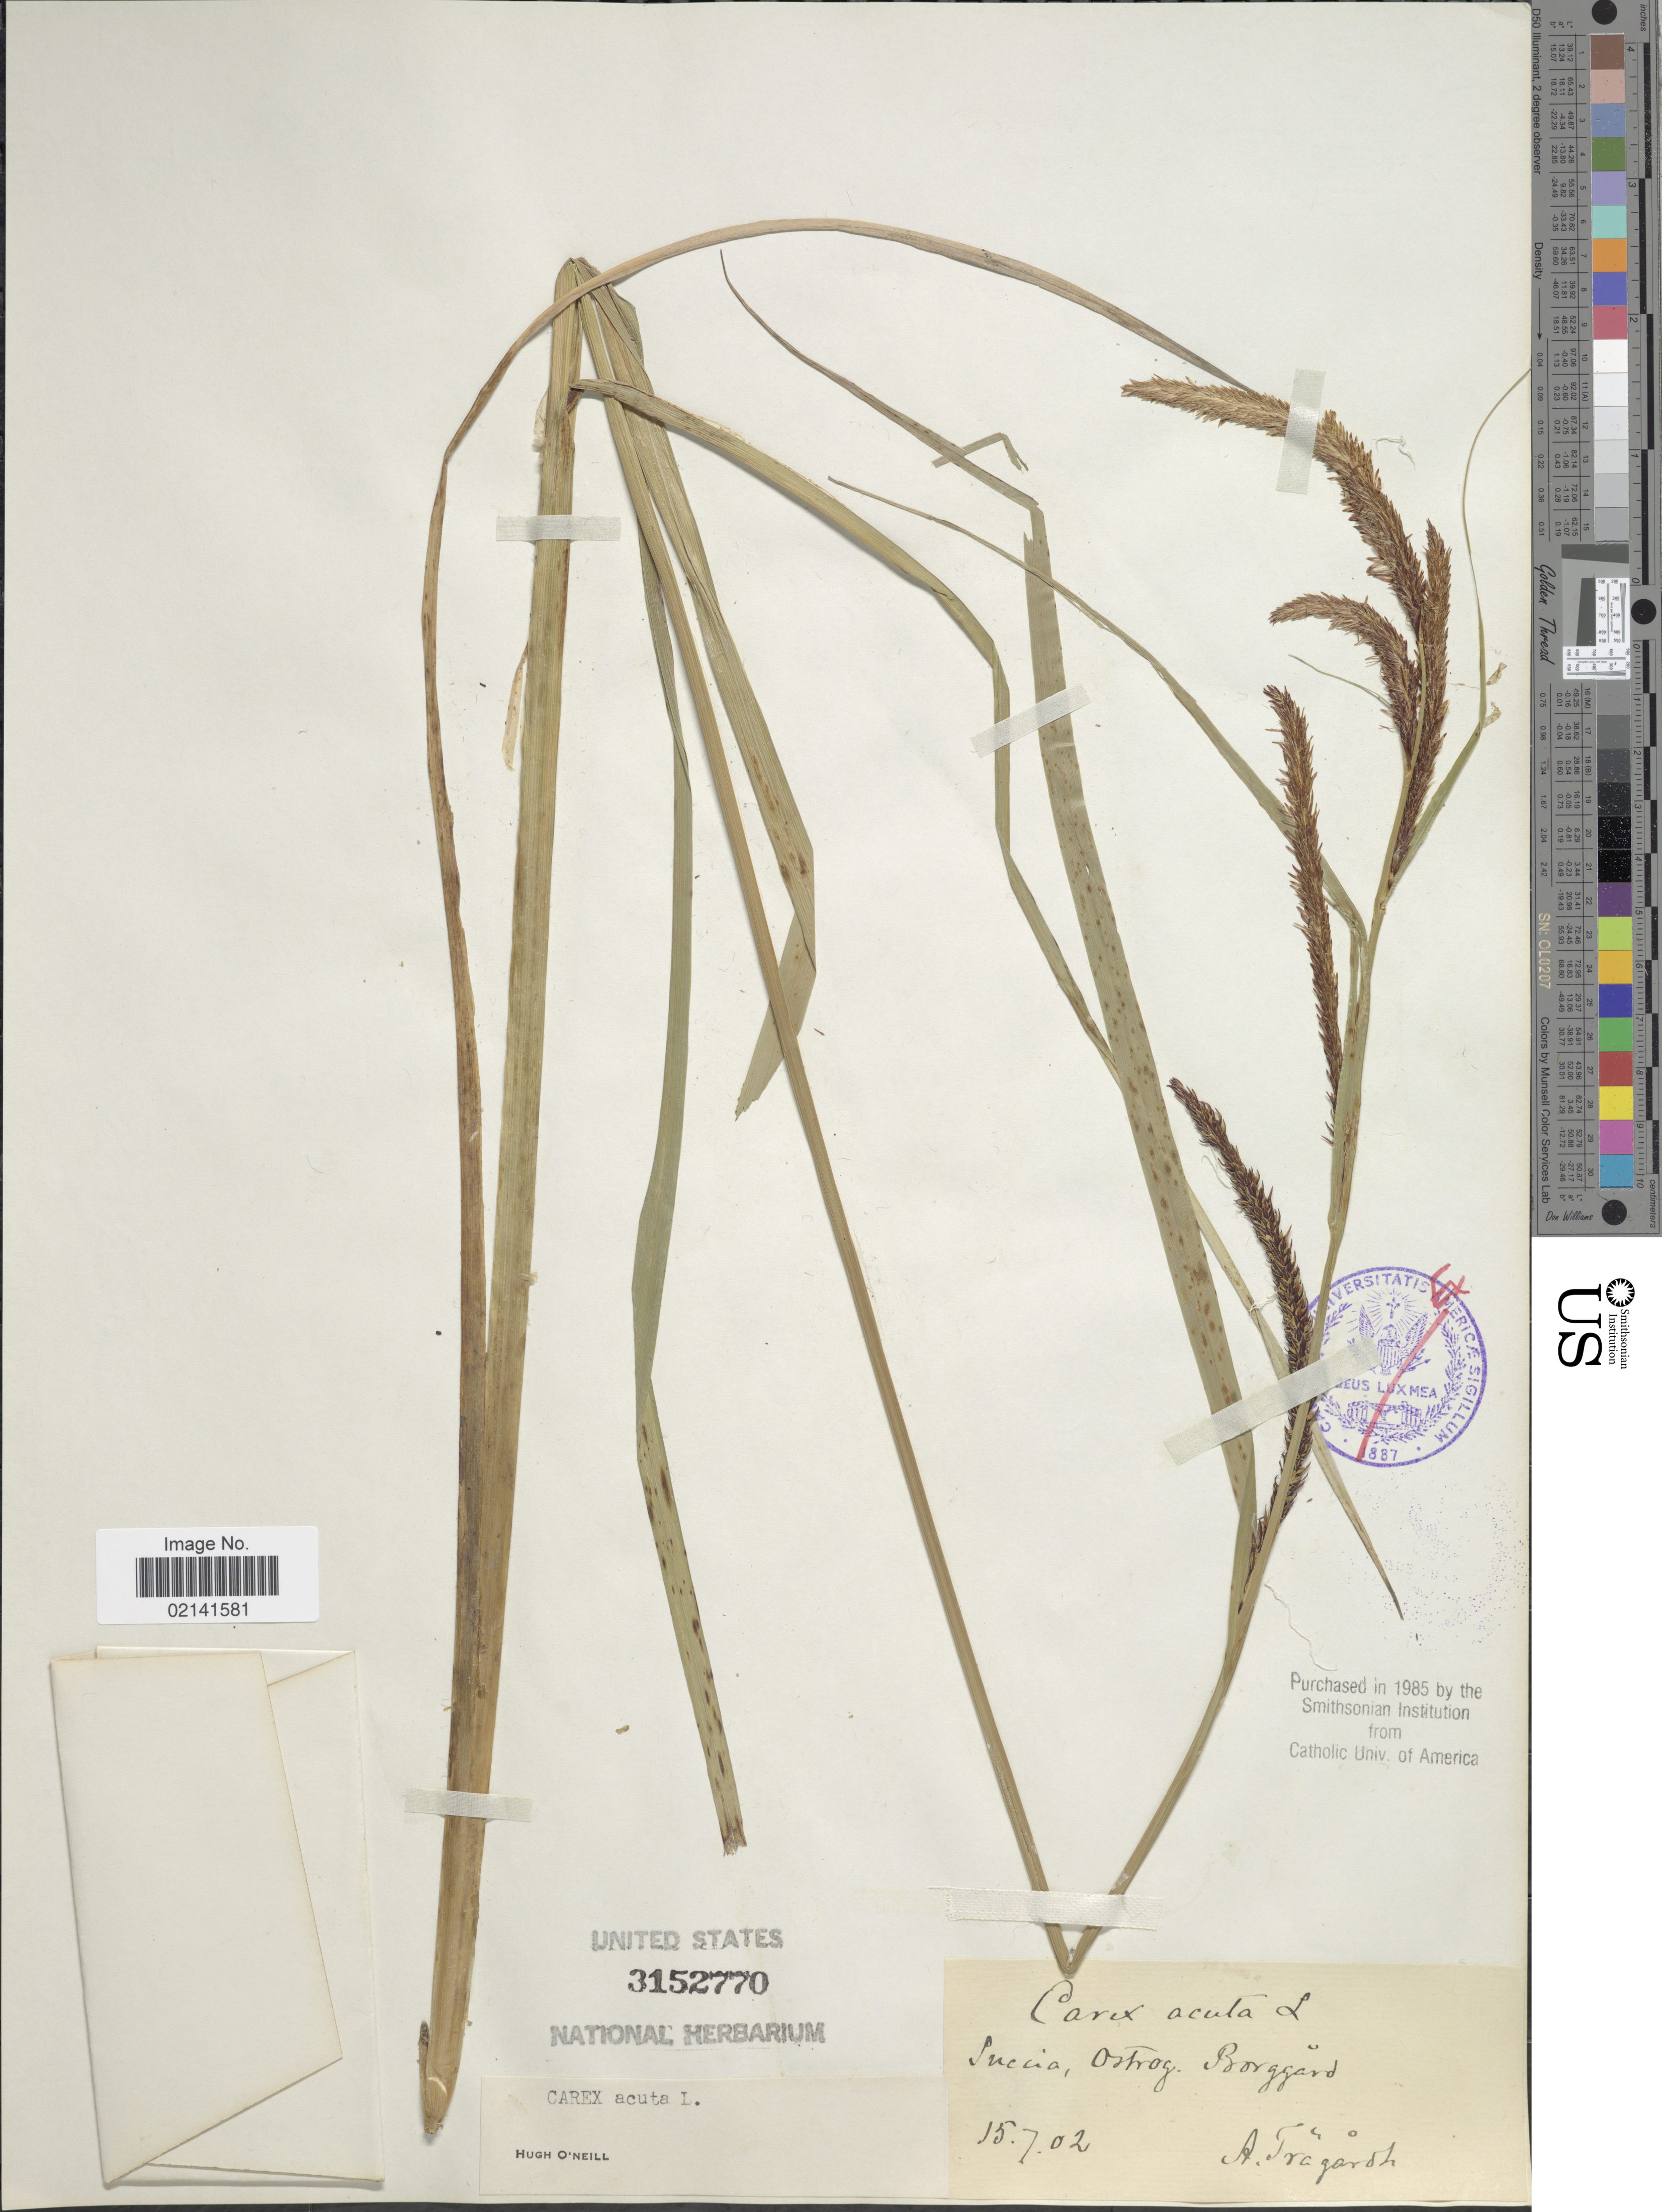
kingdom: Plantae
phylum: Tracheophyta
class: Liliopsida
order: Poales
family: Cyperaceae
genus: Carex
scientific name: Carex acuta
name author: L.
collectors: A. Tragardh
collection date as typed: Transcribed d/m/y: 15/7/2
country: Sweden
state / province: Östergötland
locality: Suecia, Ostrog, Borggård.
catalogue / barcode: US 3152770